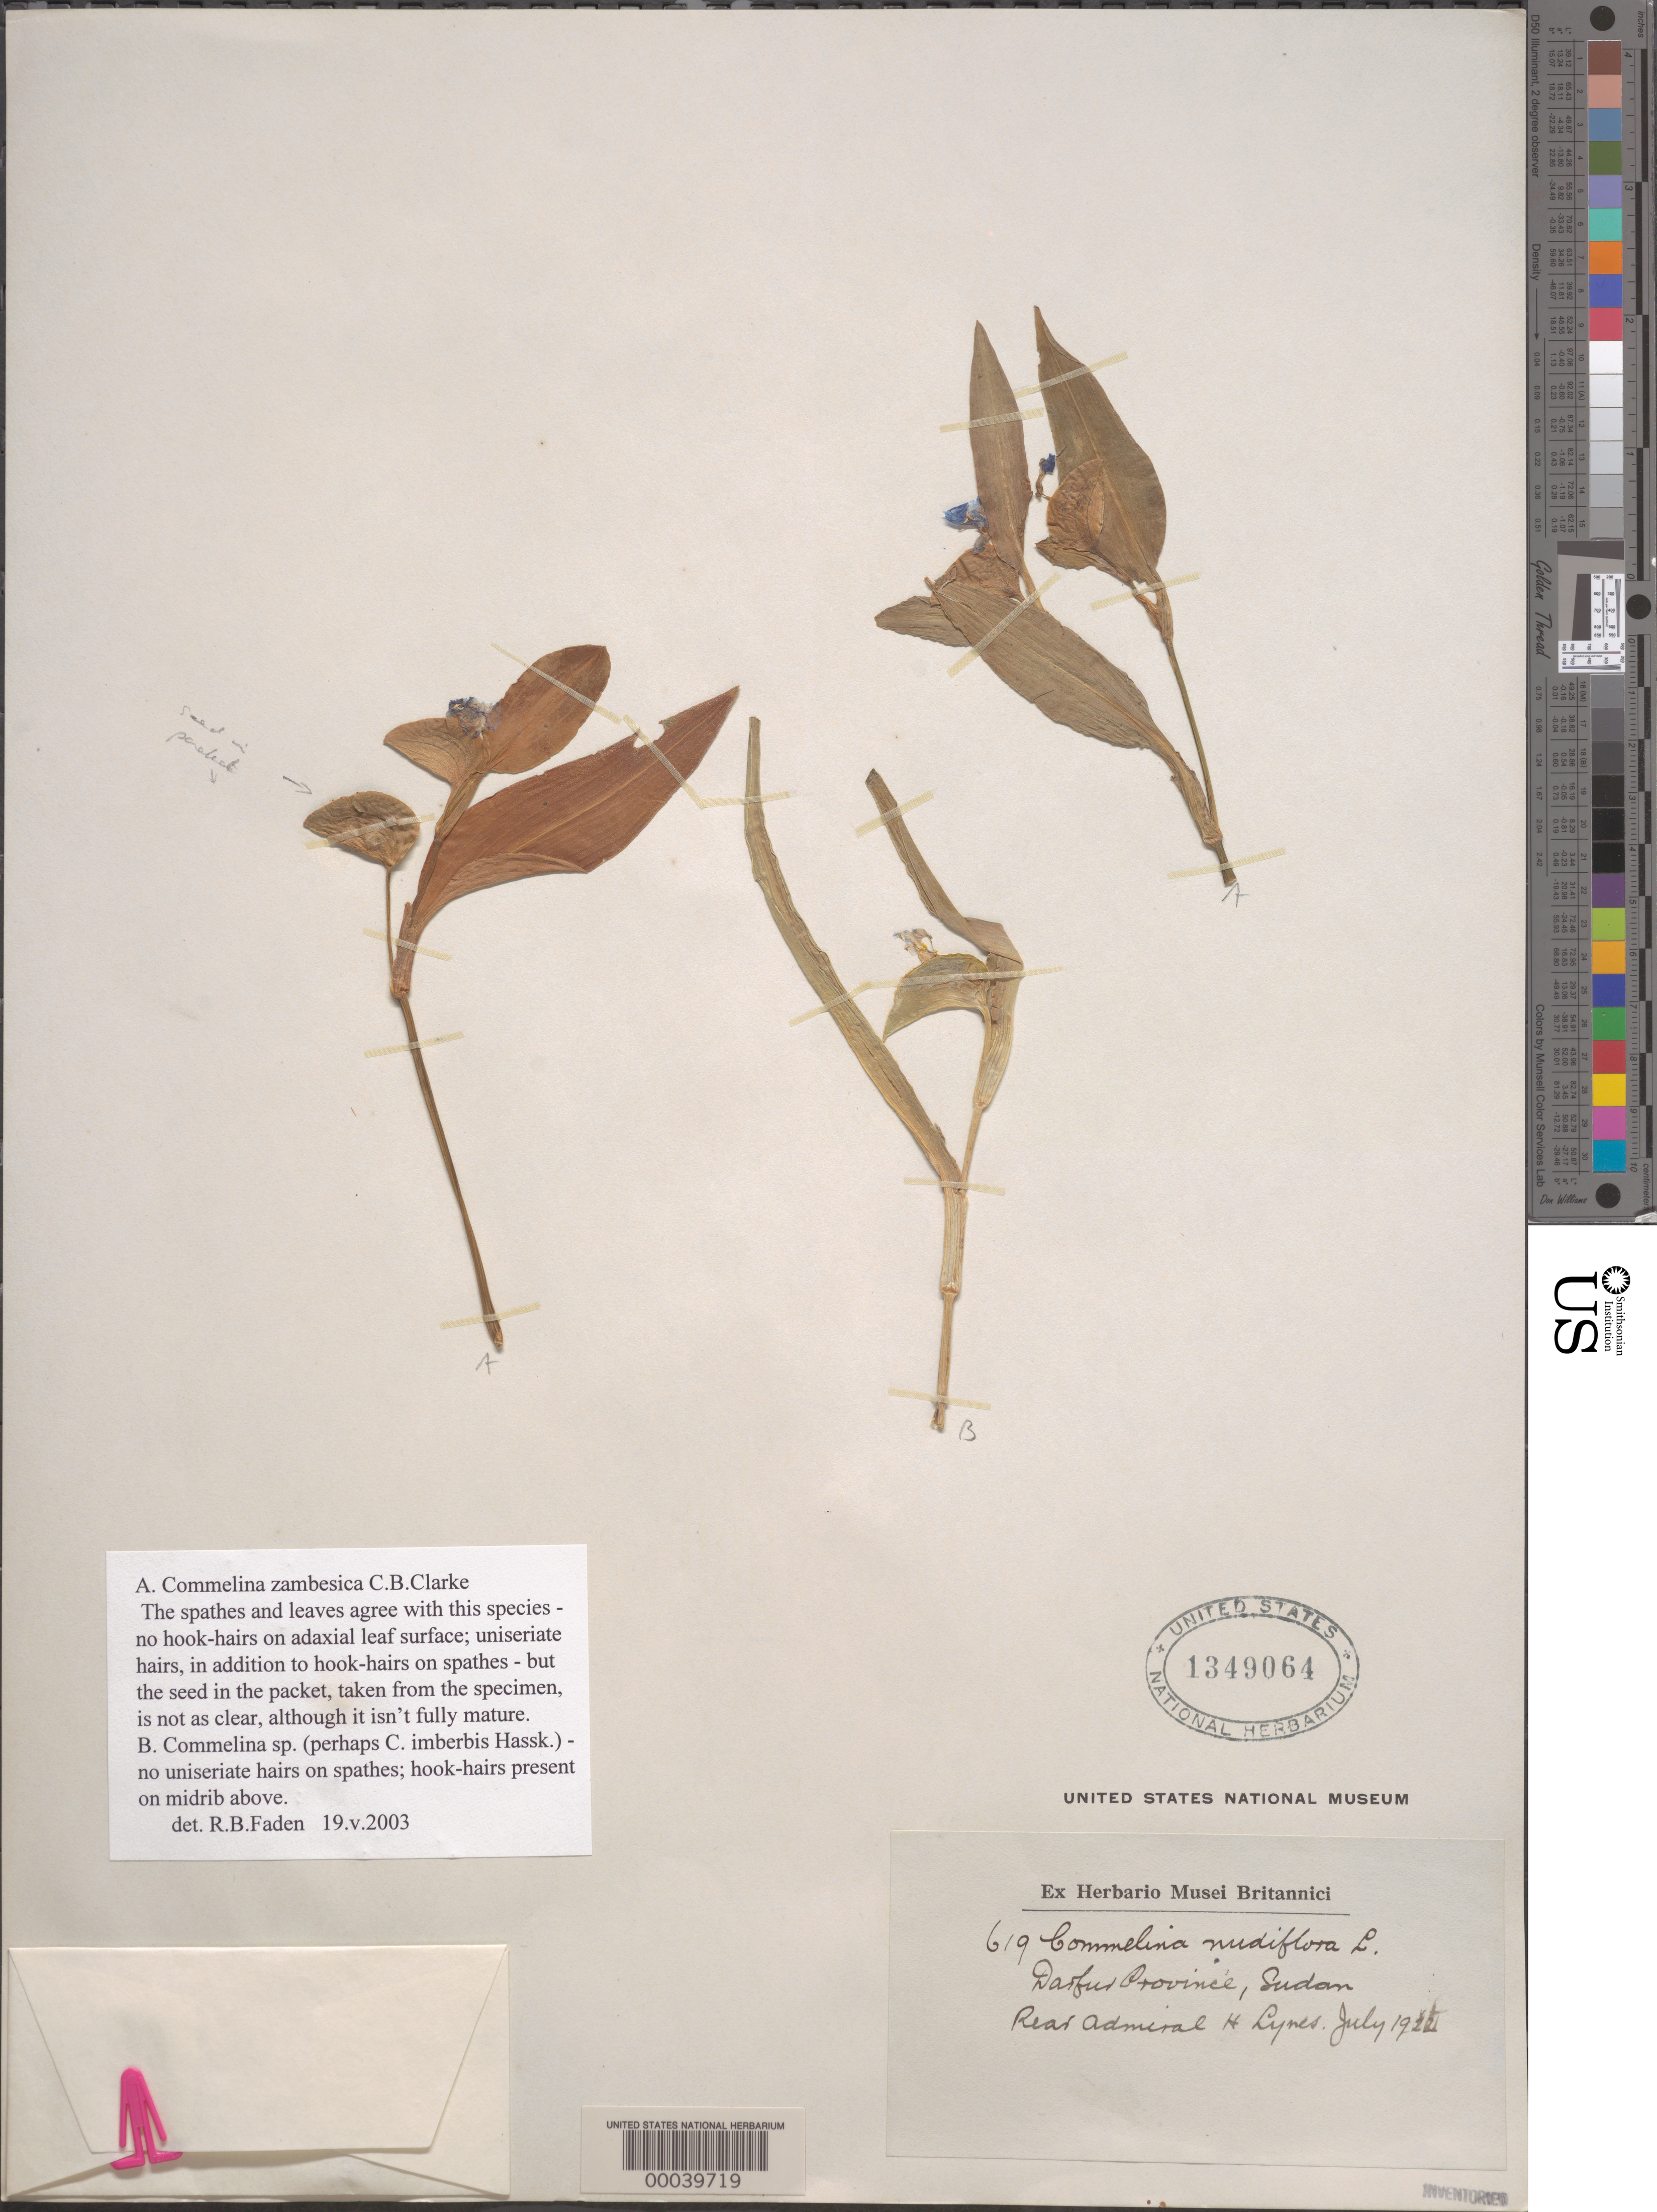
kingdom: Plantae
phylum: Tracheophyta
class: Liliopsida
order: Commelinales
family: Commelinaceae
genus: Commelina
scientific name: Commelina zambesica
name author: C.B. Clarke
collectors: H. Lynes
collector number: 619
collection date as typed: Jul 1922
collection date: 1922-07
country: Sudan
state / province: Shamāl Dārfūr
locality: Al fashir. [darfur province now divided into gharb darfur, janub darfur, and shamal darfur provinces.]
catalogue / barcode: US 1349064